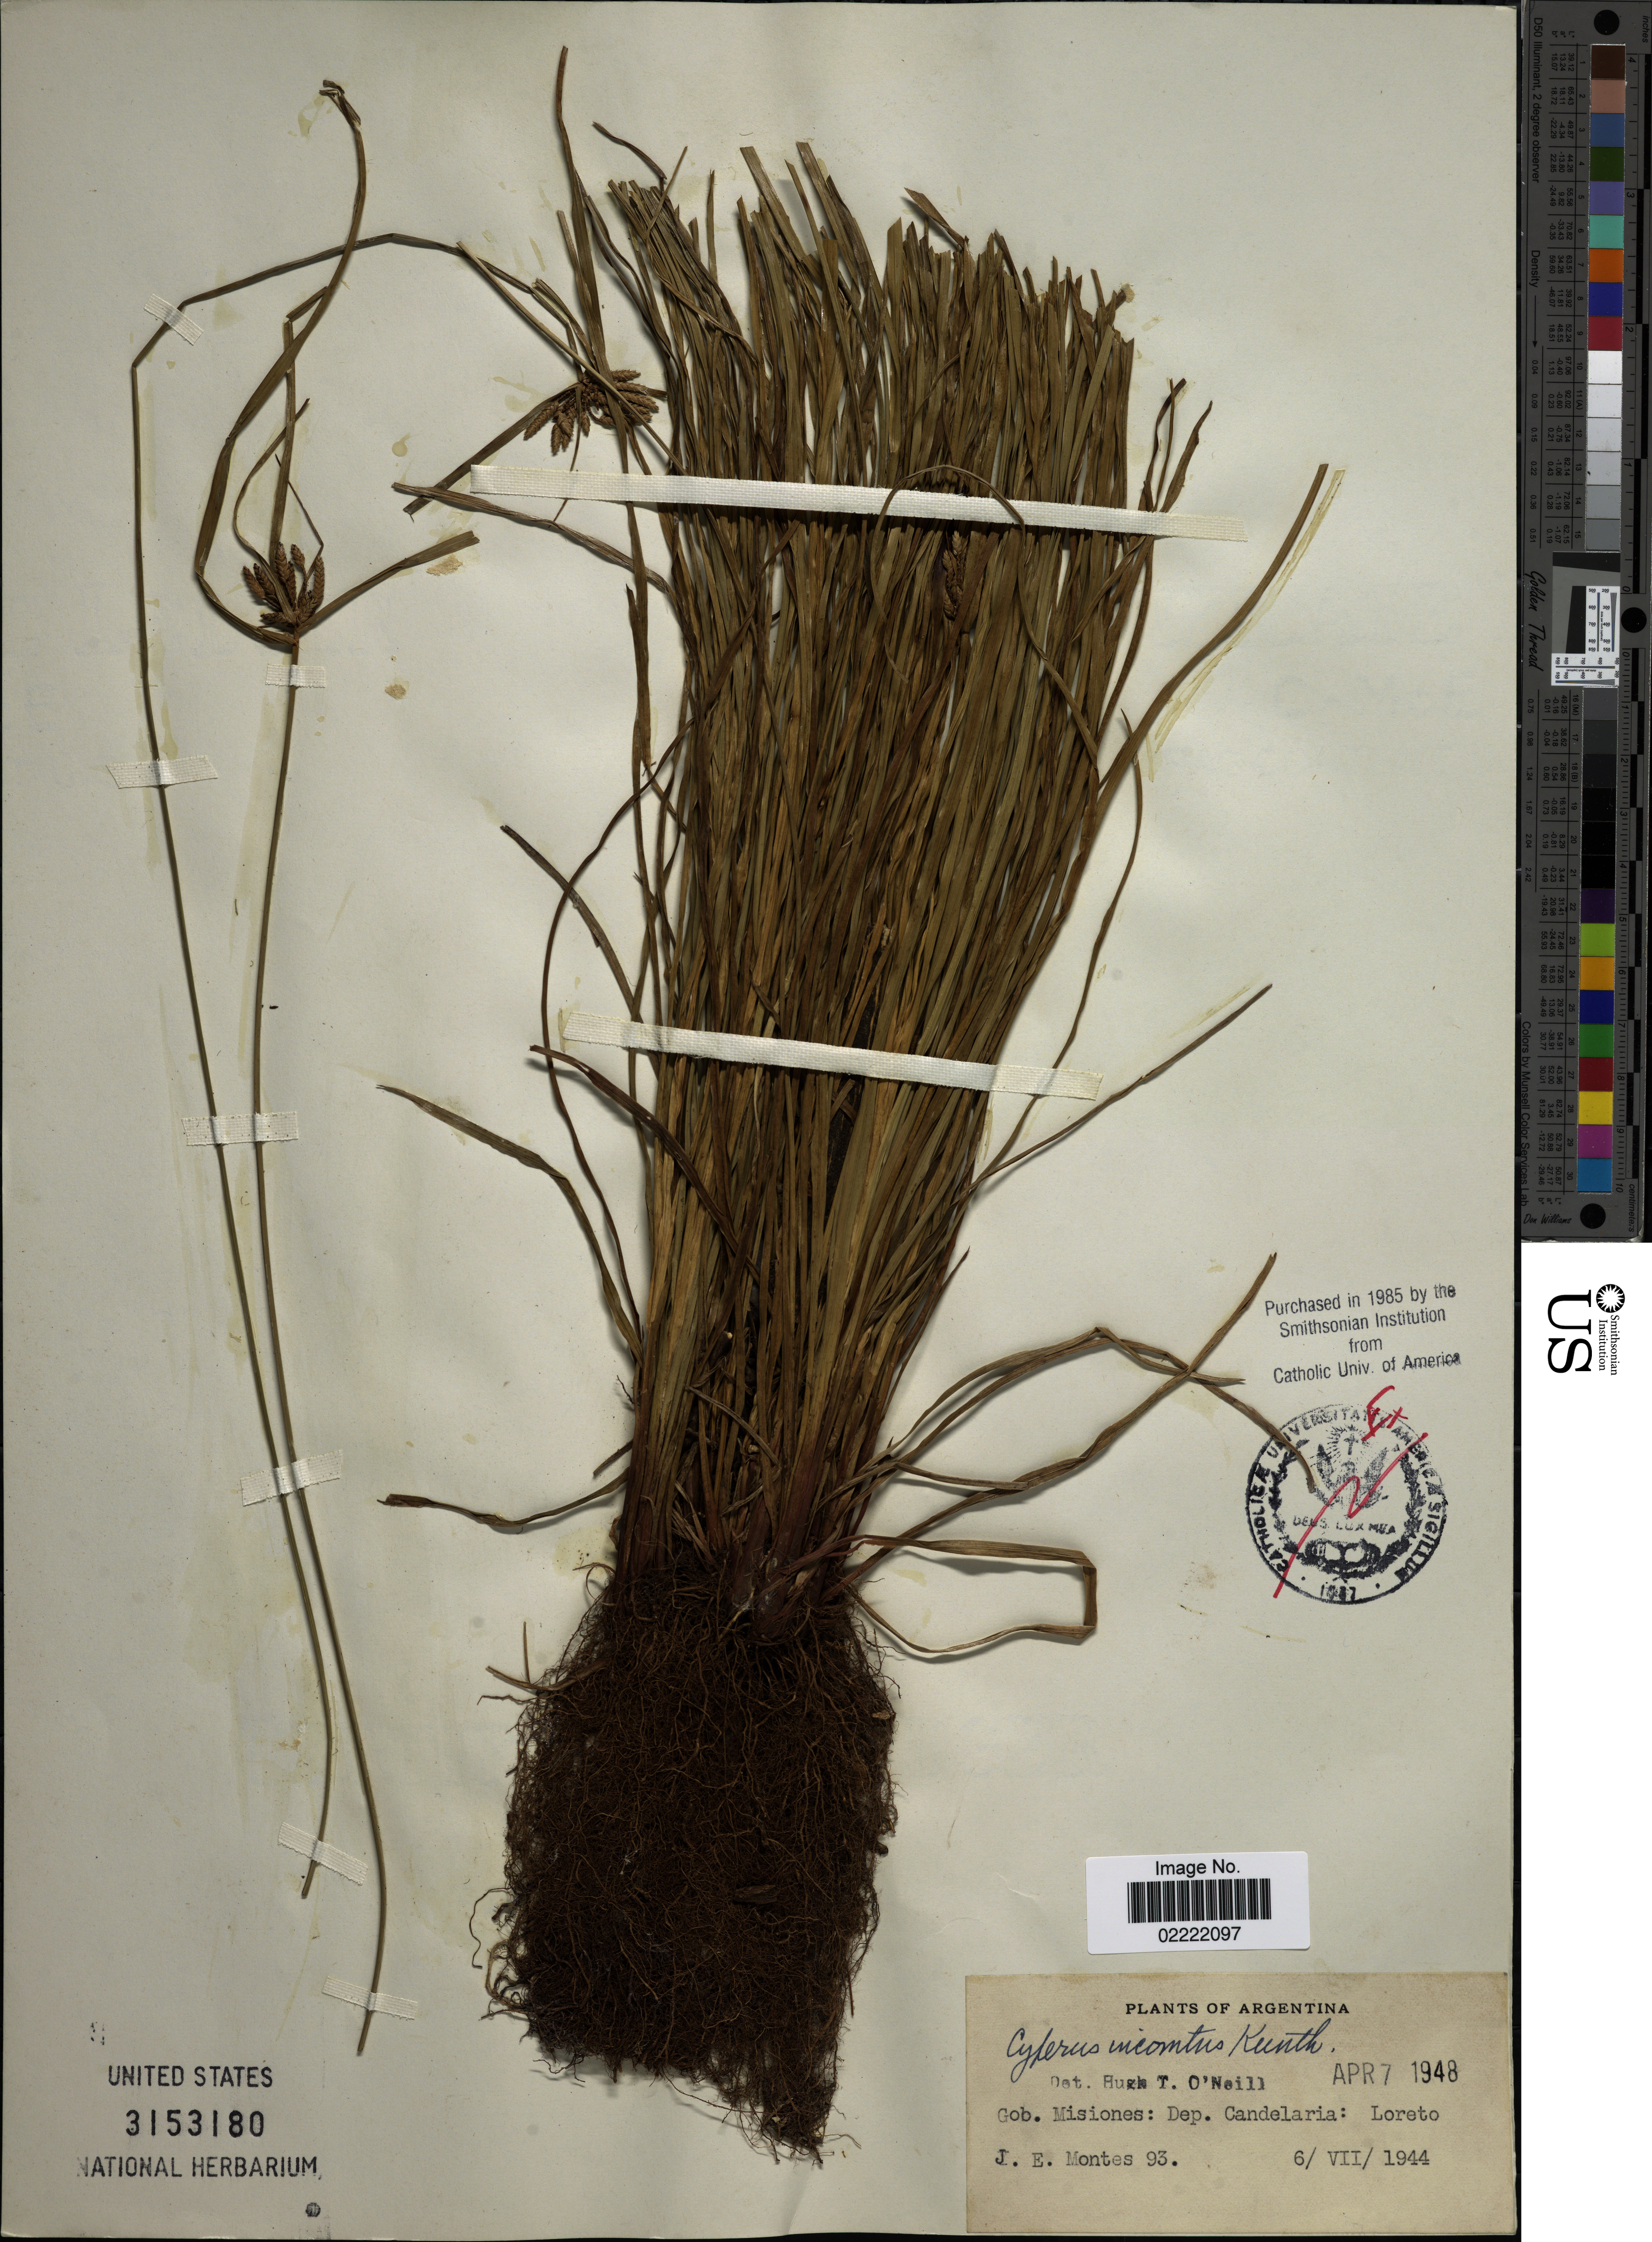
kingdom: Plantae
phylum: Tracheophyta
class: Liliopsida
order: Poales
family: Cyperaceae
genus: Cyperus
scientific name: Cyperus incomtus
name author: Kunth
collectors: J. E. Montes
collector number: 93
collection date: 1944-07-06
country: Argentina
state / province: Misiones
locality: Gob. MisionesL Dep. Candelaria: Loreto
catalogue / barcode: US 3153180